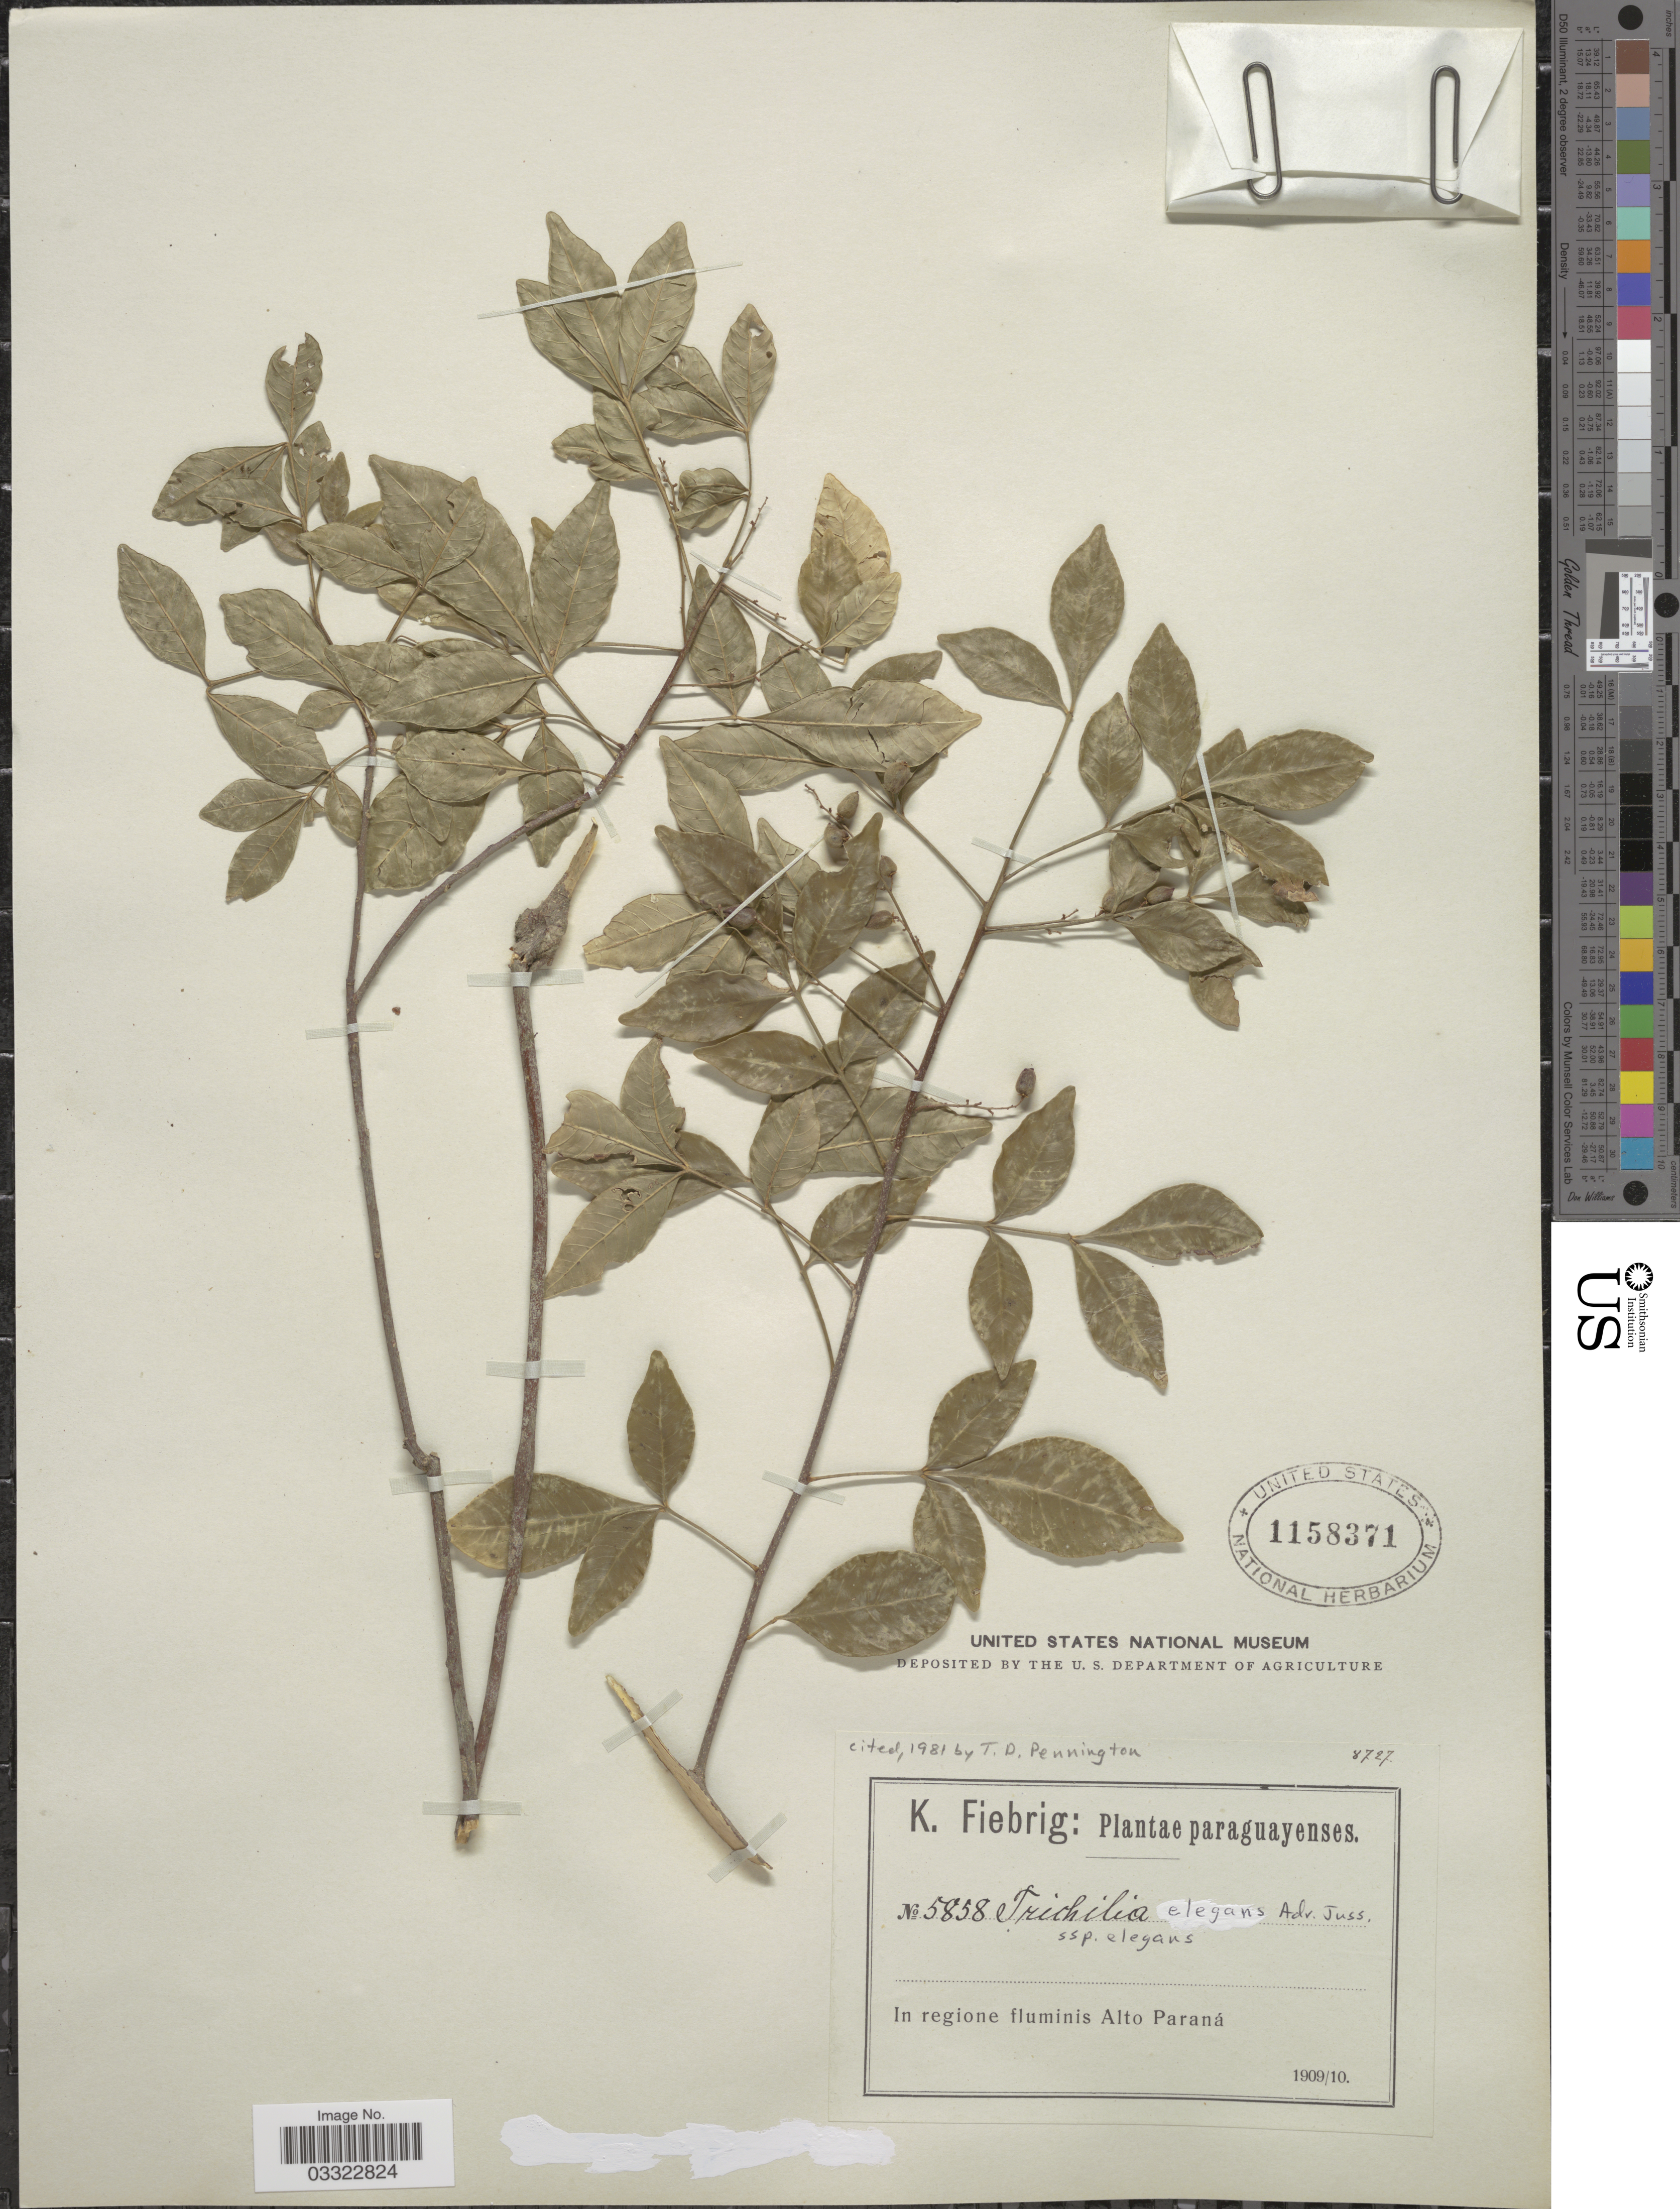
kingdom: Plantae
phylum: Tracheophyta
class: Magnoliopsida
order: Sapindales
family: Meliaceae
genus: Trichilia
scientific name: Trichilia elegans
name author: A. Juss.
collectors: K. Fiebrig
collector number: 5858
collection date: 1909/1910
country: Paraguay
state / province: Alto Parana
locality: In regione fluminis Alto Paraná.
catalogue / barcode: US 1158371